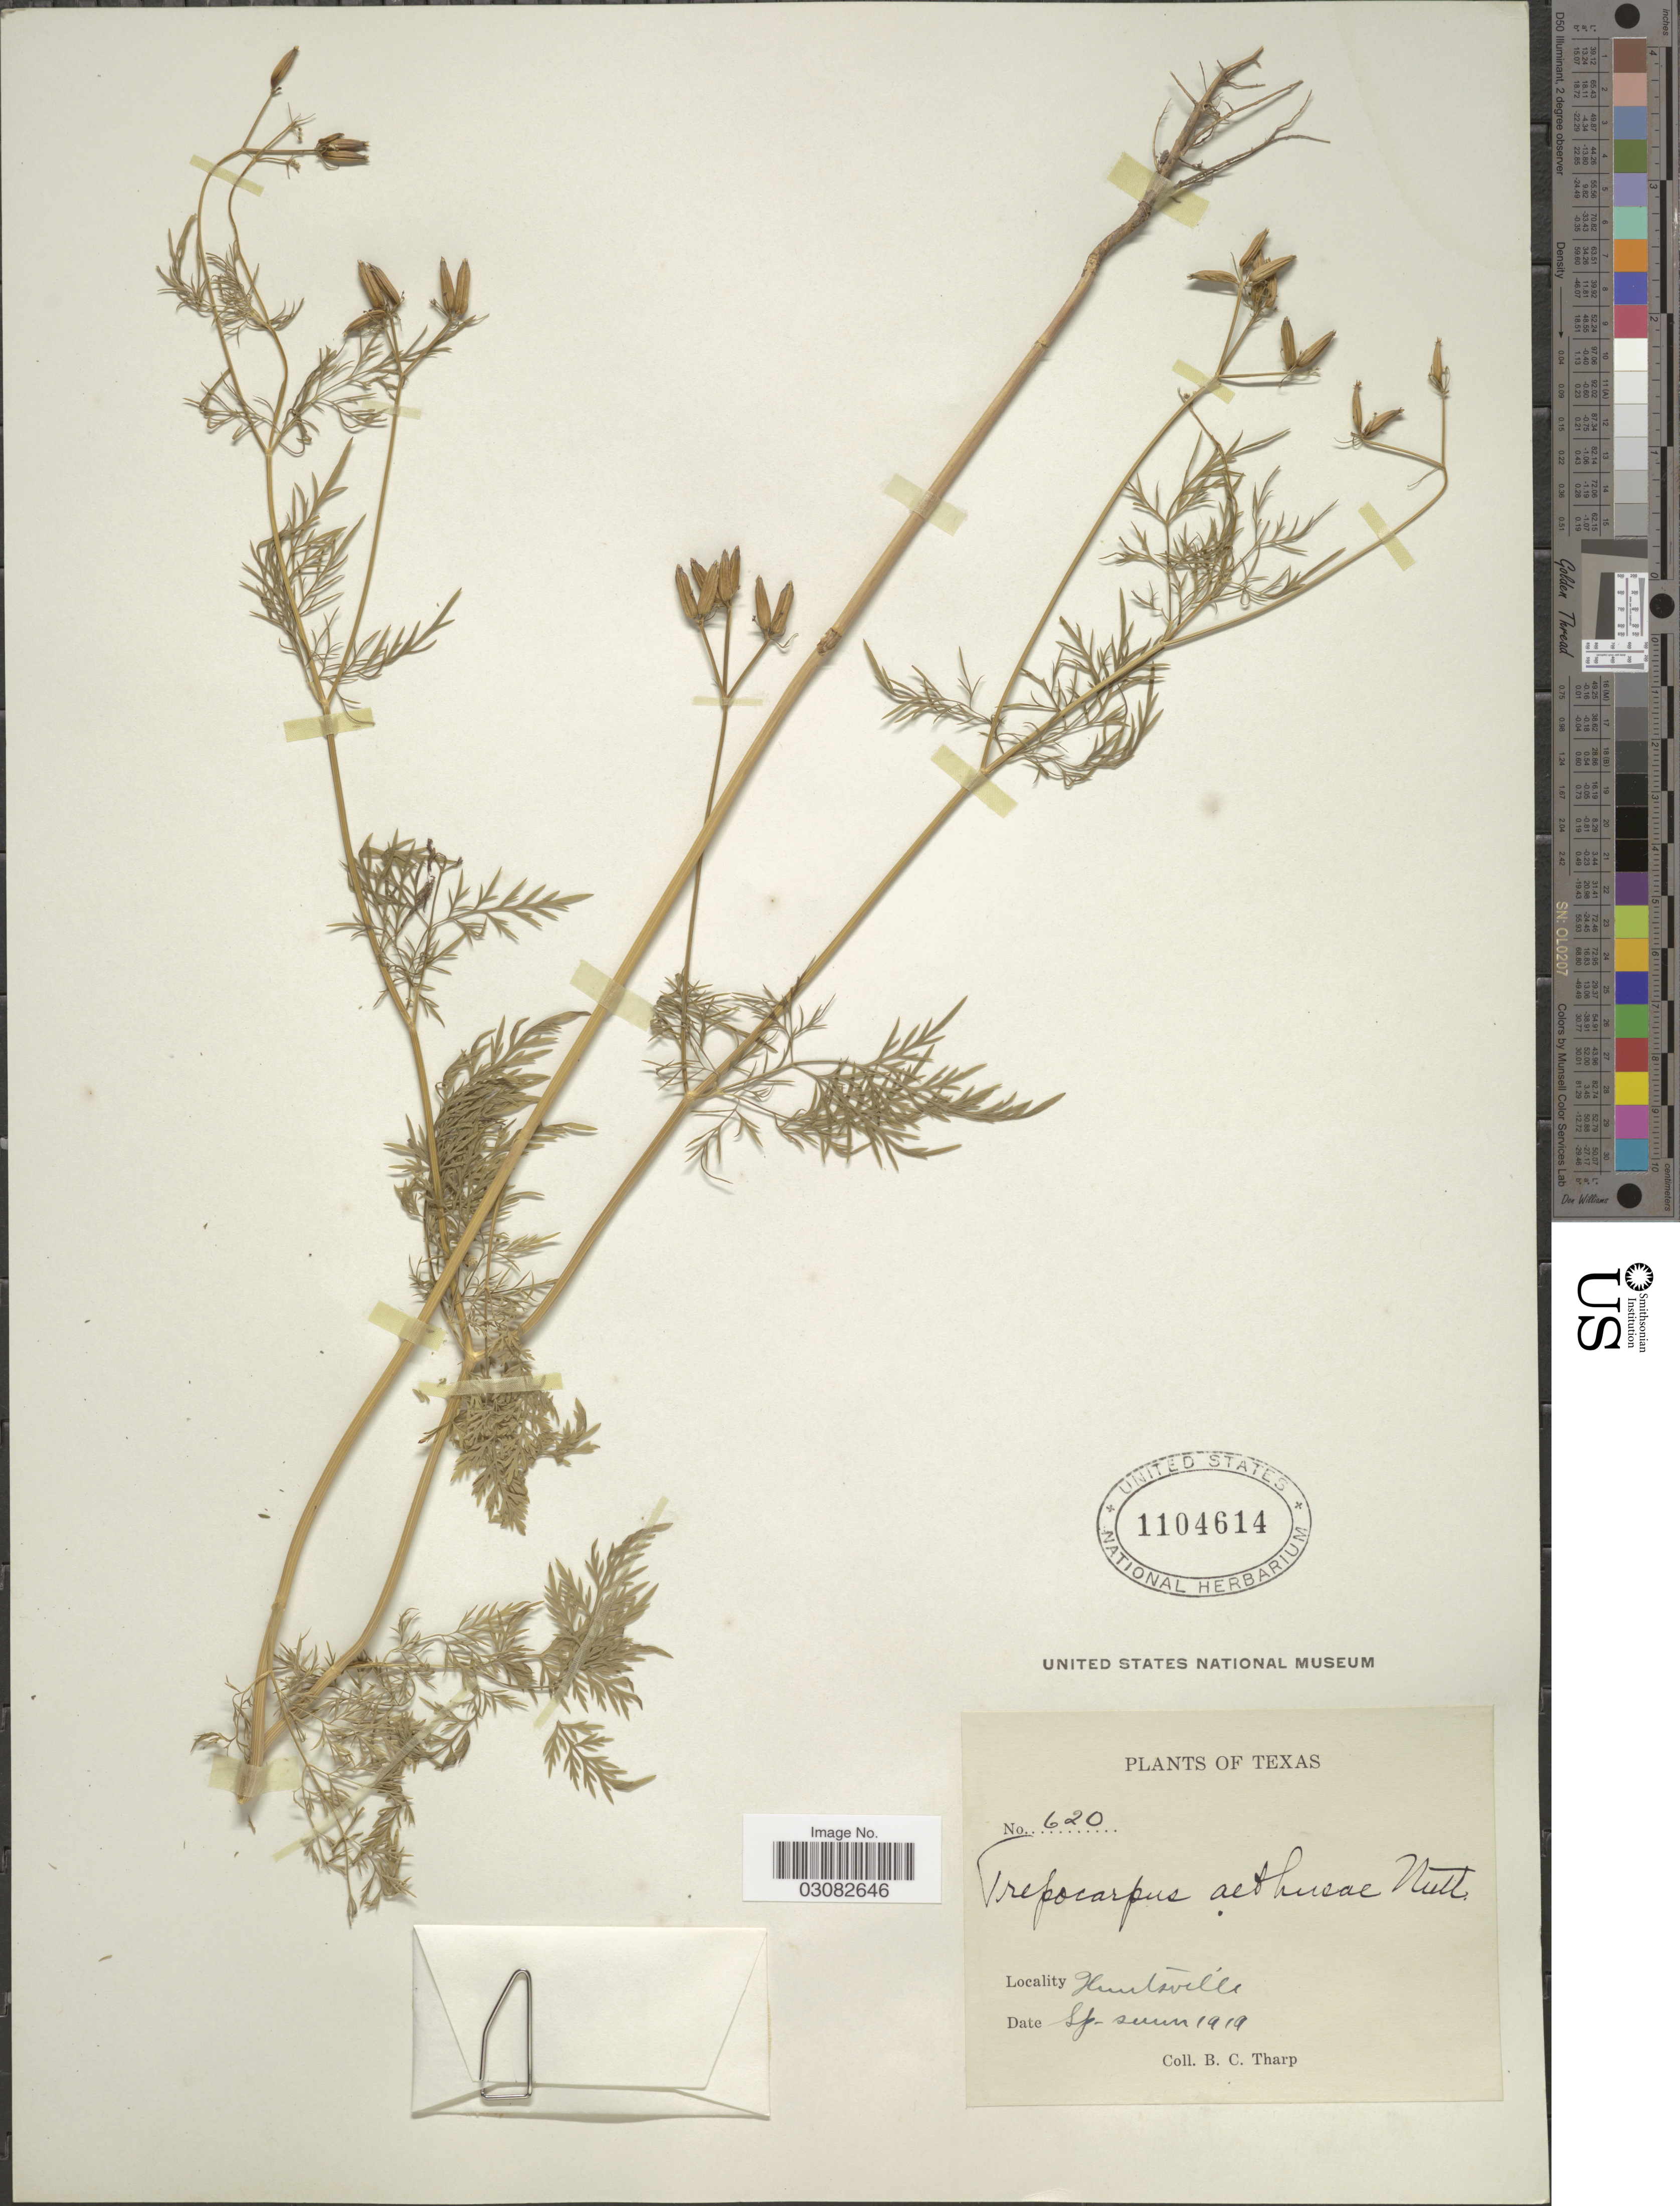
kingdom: Plantae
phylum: Tracheophyta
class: Magnoliopsida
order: Apiales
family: Apiaceae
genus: Trepocarpus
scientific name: Trepocarpus aethusae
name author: Nutt. ex DC.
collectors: B. C. Tharp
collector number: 620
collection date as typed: Sp - summ* 1919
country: United States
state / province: Texas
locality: Huntsville.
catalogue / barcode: US 1104614